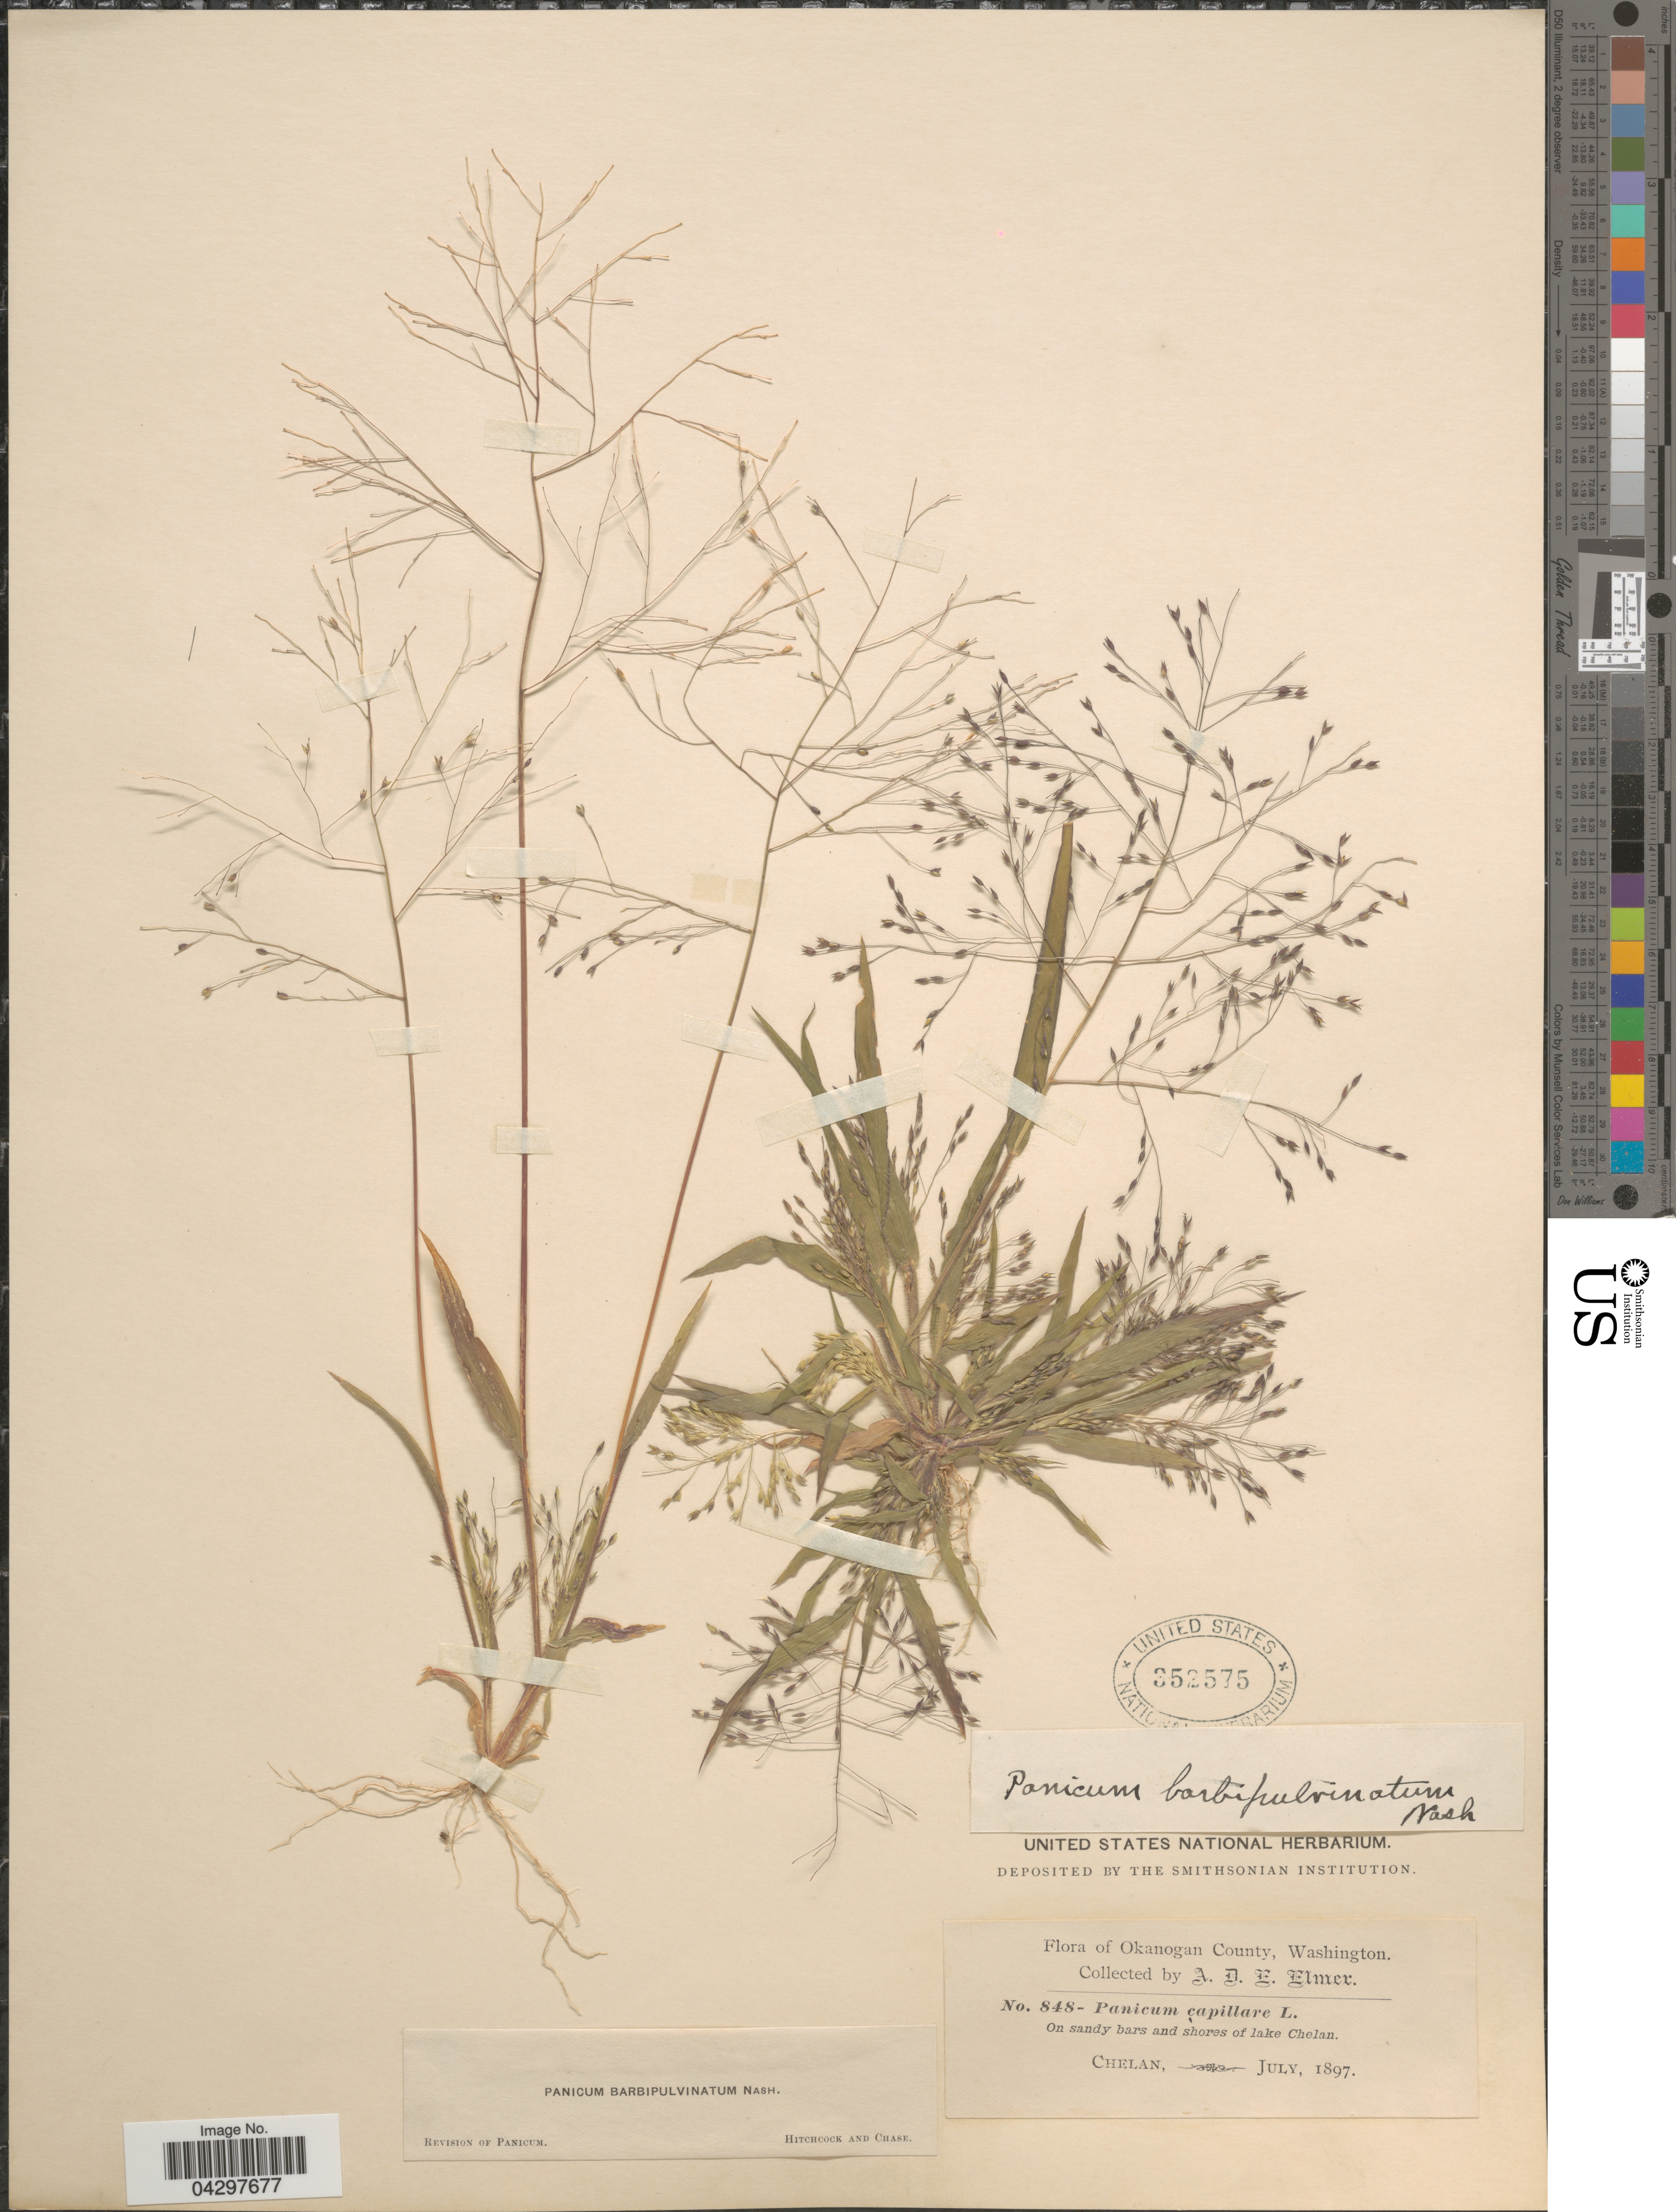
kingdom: Plantae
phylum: Tracheophyta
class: Liliopsida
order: Poales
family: Poaceae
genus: Panicum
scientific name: Panicum capillare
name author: L.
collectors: A. D. E. Elmer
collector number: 848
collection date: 1897-07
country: United States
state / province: Washington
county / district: Chelan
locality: On sandy bars and shores of Lake Chelan. Chelan.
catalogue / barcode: US 352575